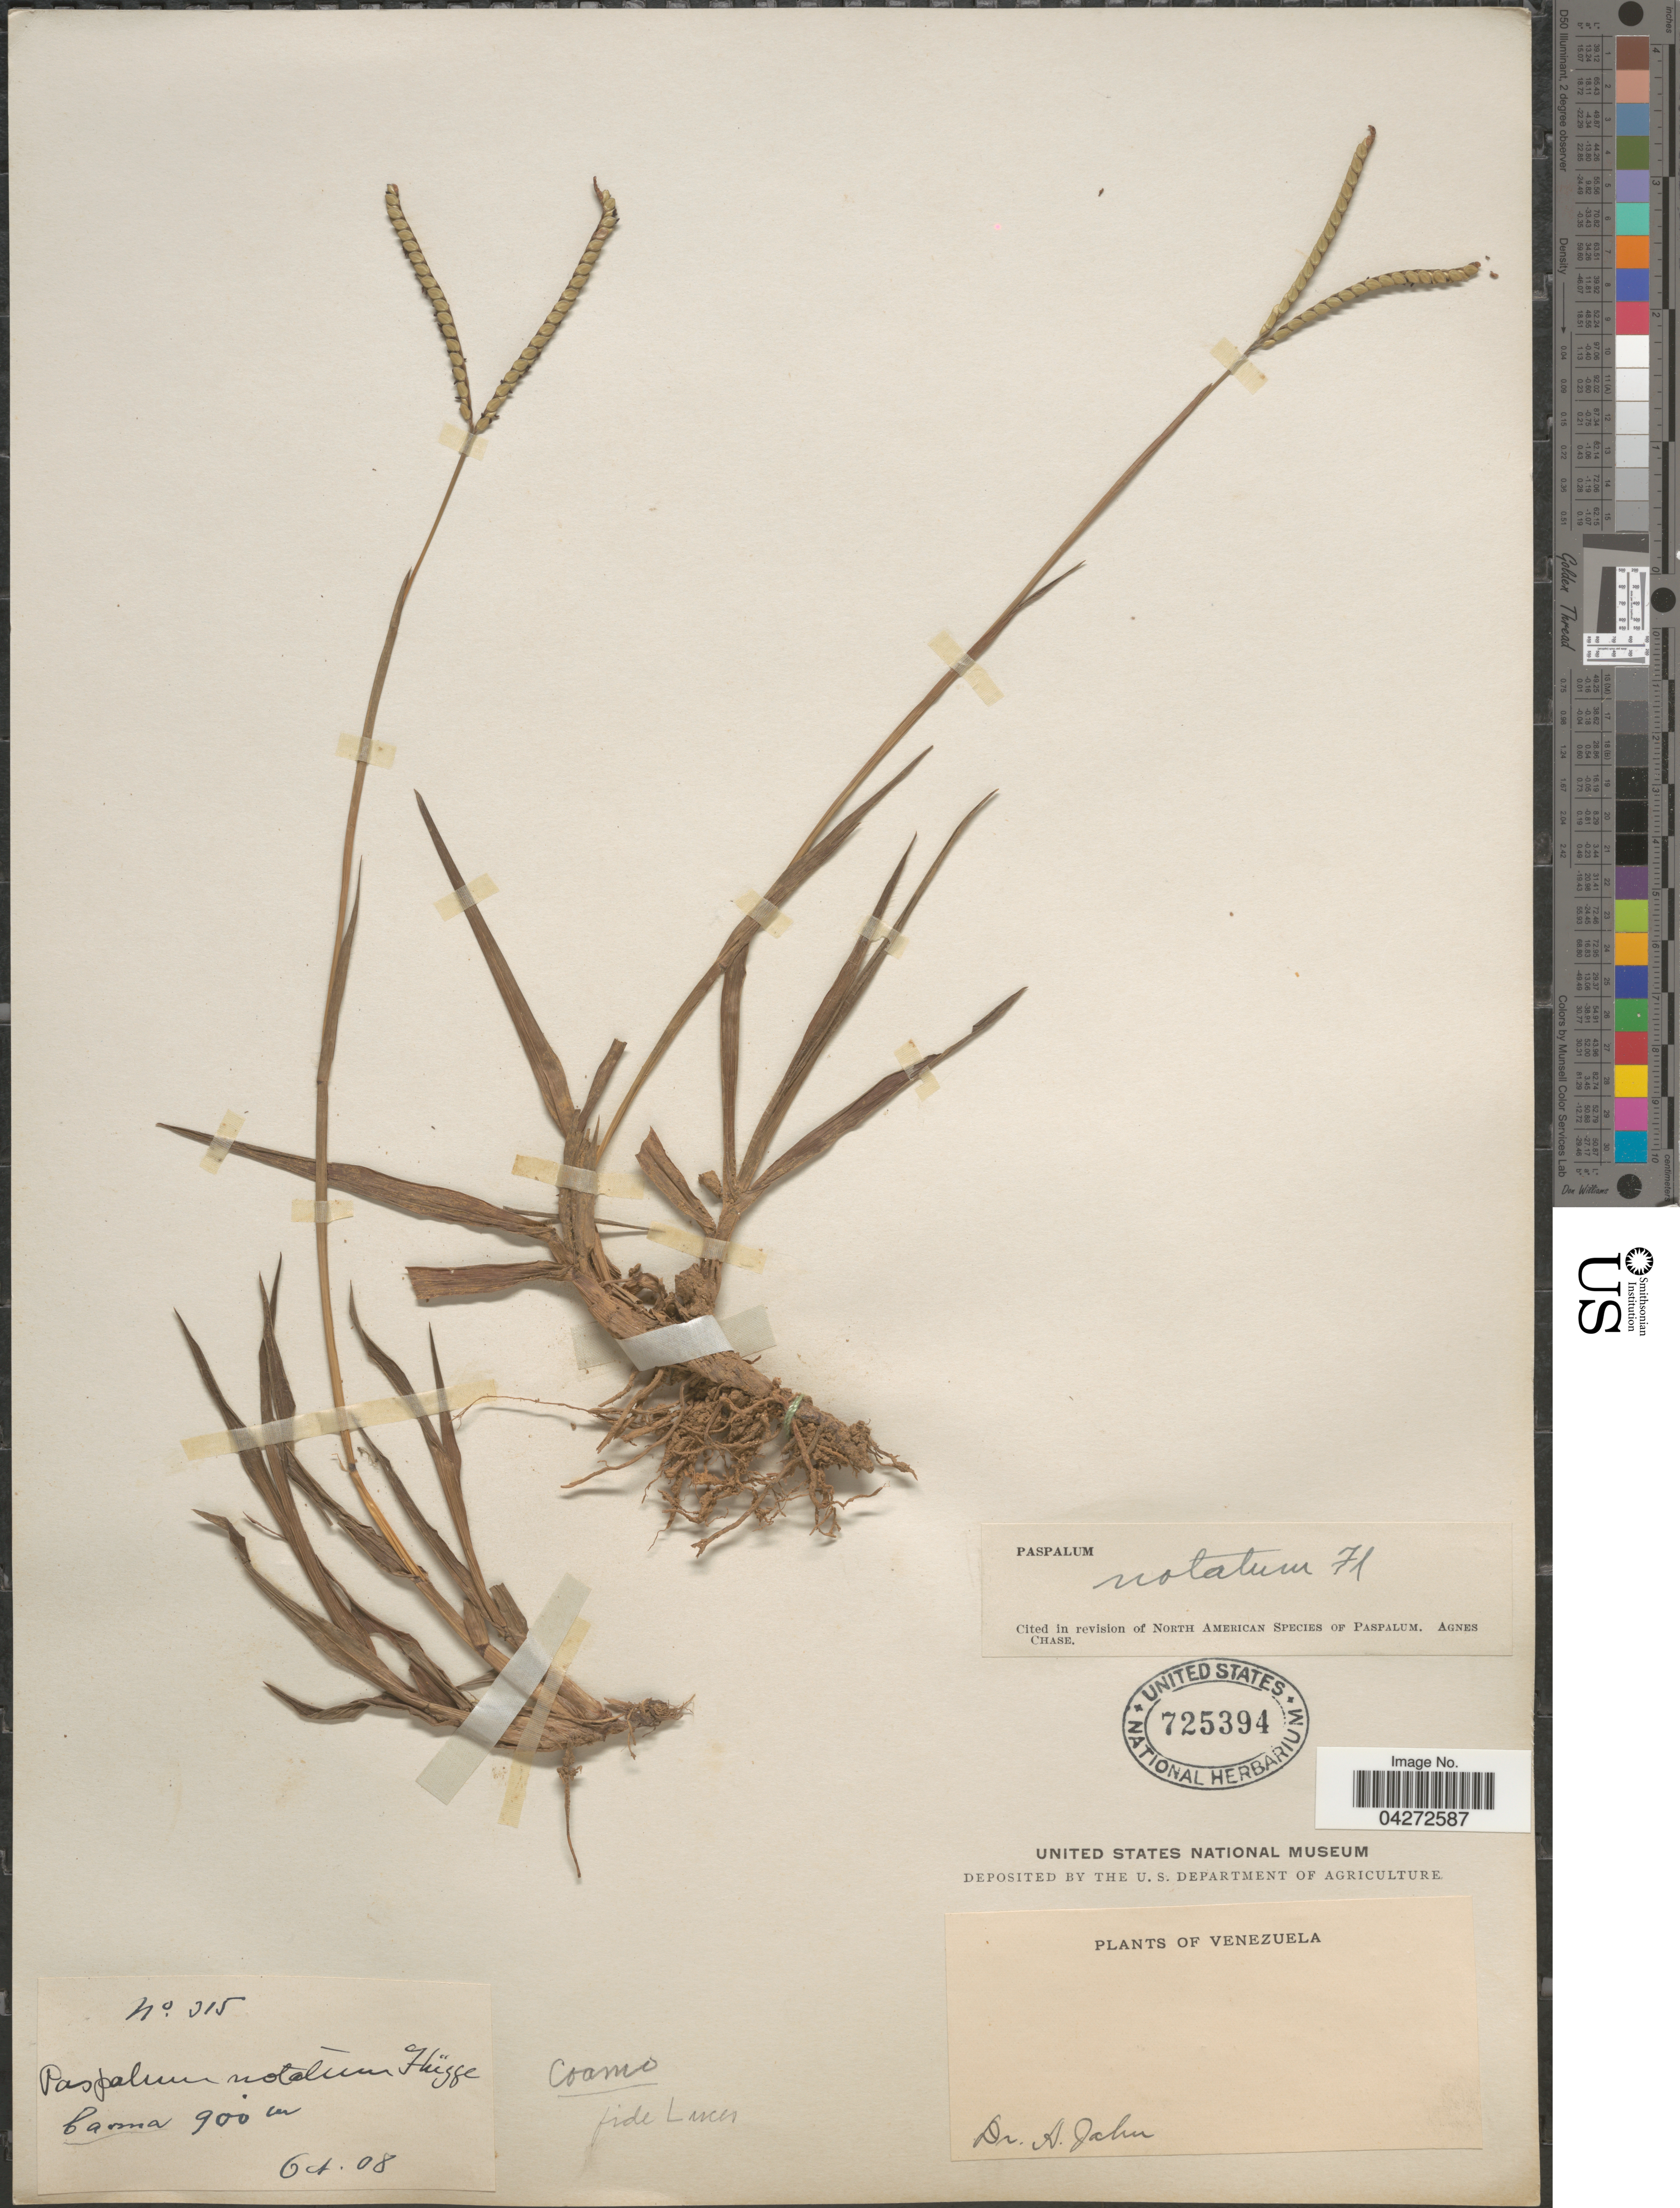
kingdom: Plantae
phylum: Tracheophyta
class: Liliopsida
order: Poales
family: Poaceae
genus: Paspalum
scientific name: Paspalum notatum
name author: Flüggé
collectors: A. Jahn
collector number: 315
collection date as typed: Transcribed d/m/y: /10/8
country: Venezuela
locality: Coamo fide Luces.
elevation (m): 900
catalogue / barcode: US 725394